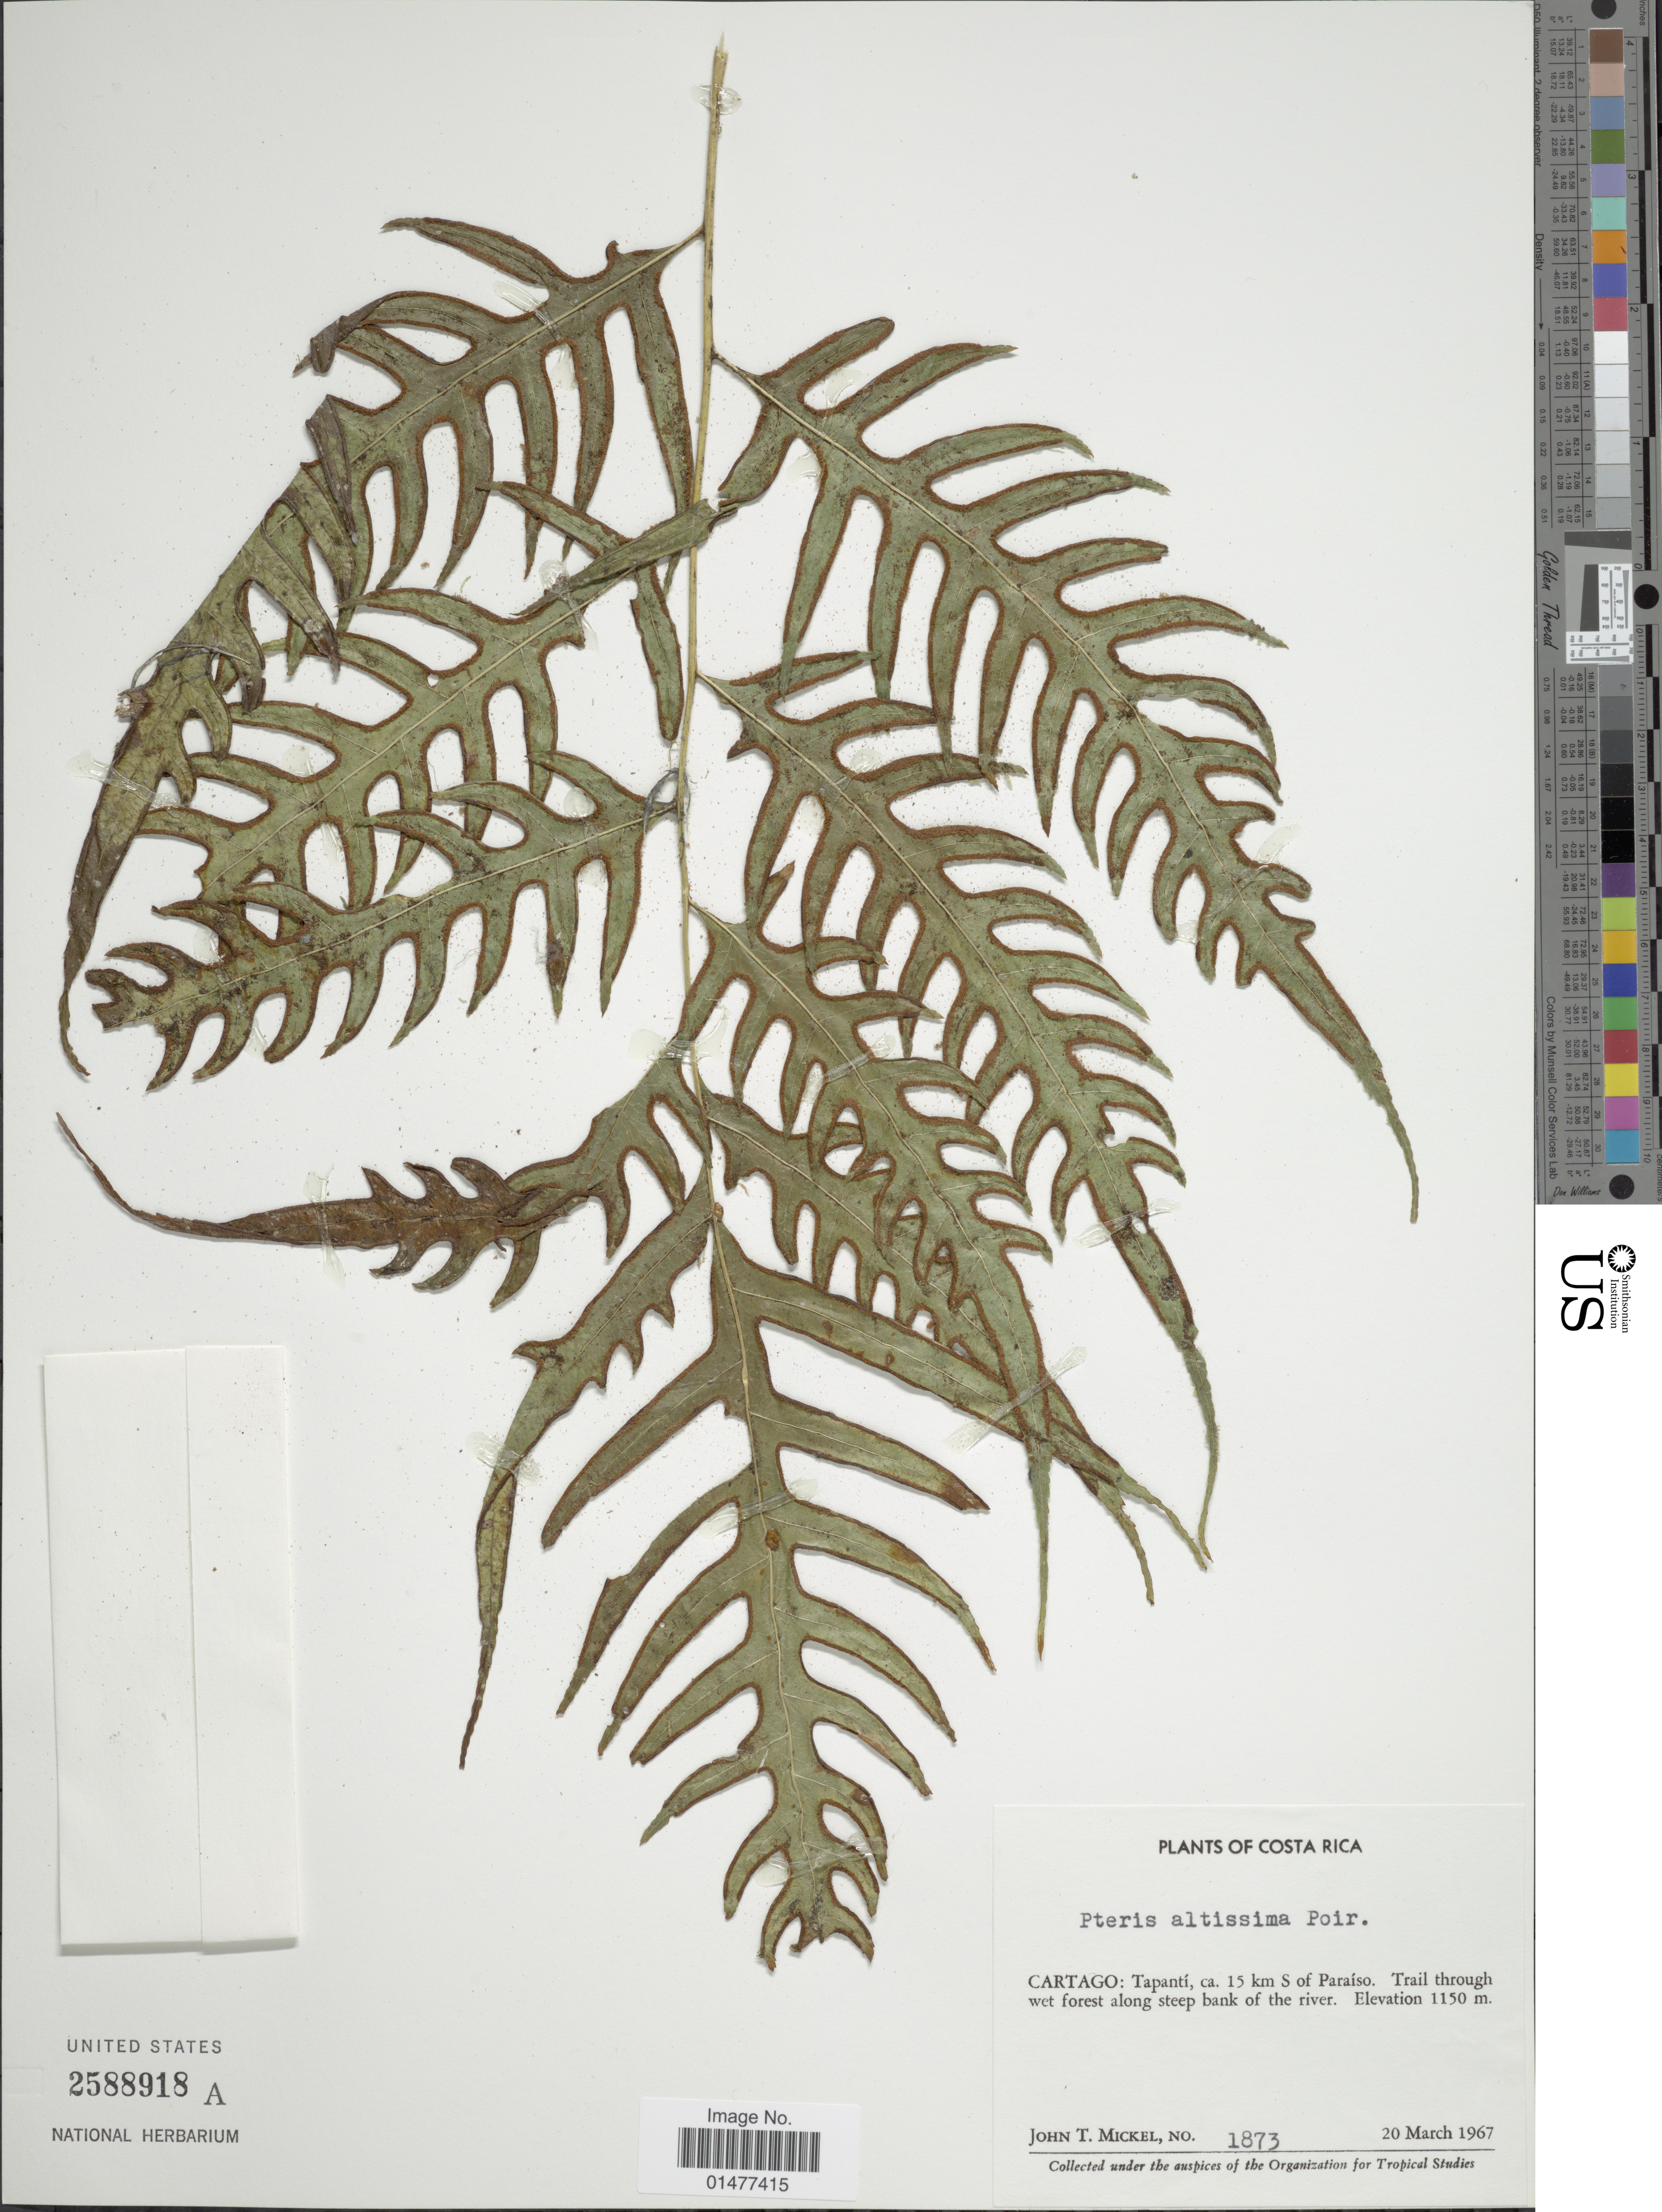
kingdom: Plantae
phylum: Tracheophyta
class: Polypodiopsida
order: Polypodiales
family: Pteridaceae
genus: Pteris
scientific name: Pteris altissima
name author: Poir.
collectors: J. T. Mickel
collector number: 1873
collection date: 1967-03-20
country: Costa Rica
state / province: Cartago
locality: Plants of Costa Rica, Tapanti, ca. 15 km S of Paraiso, Trail through wet forest along steep bank of the river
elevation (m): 1150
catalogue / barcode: US 2588918A